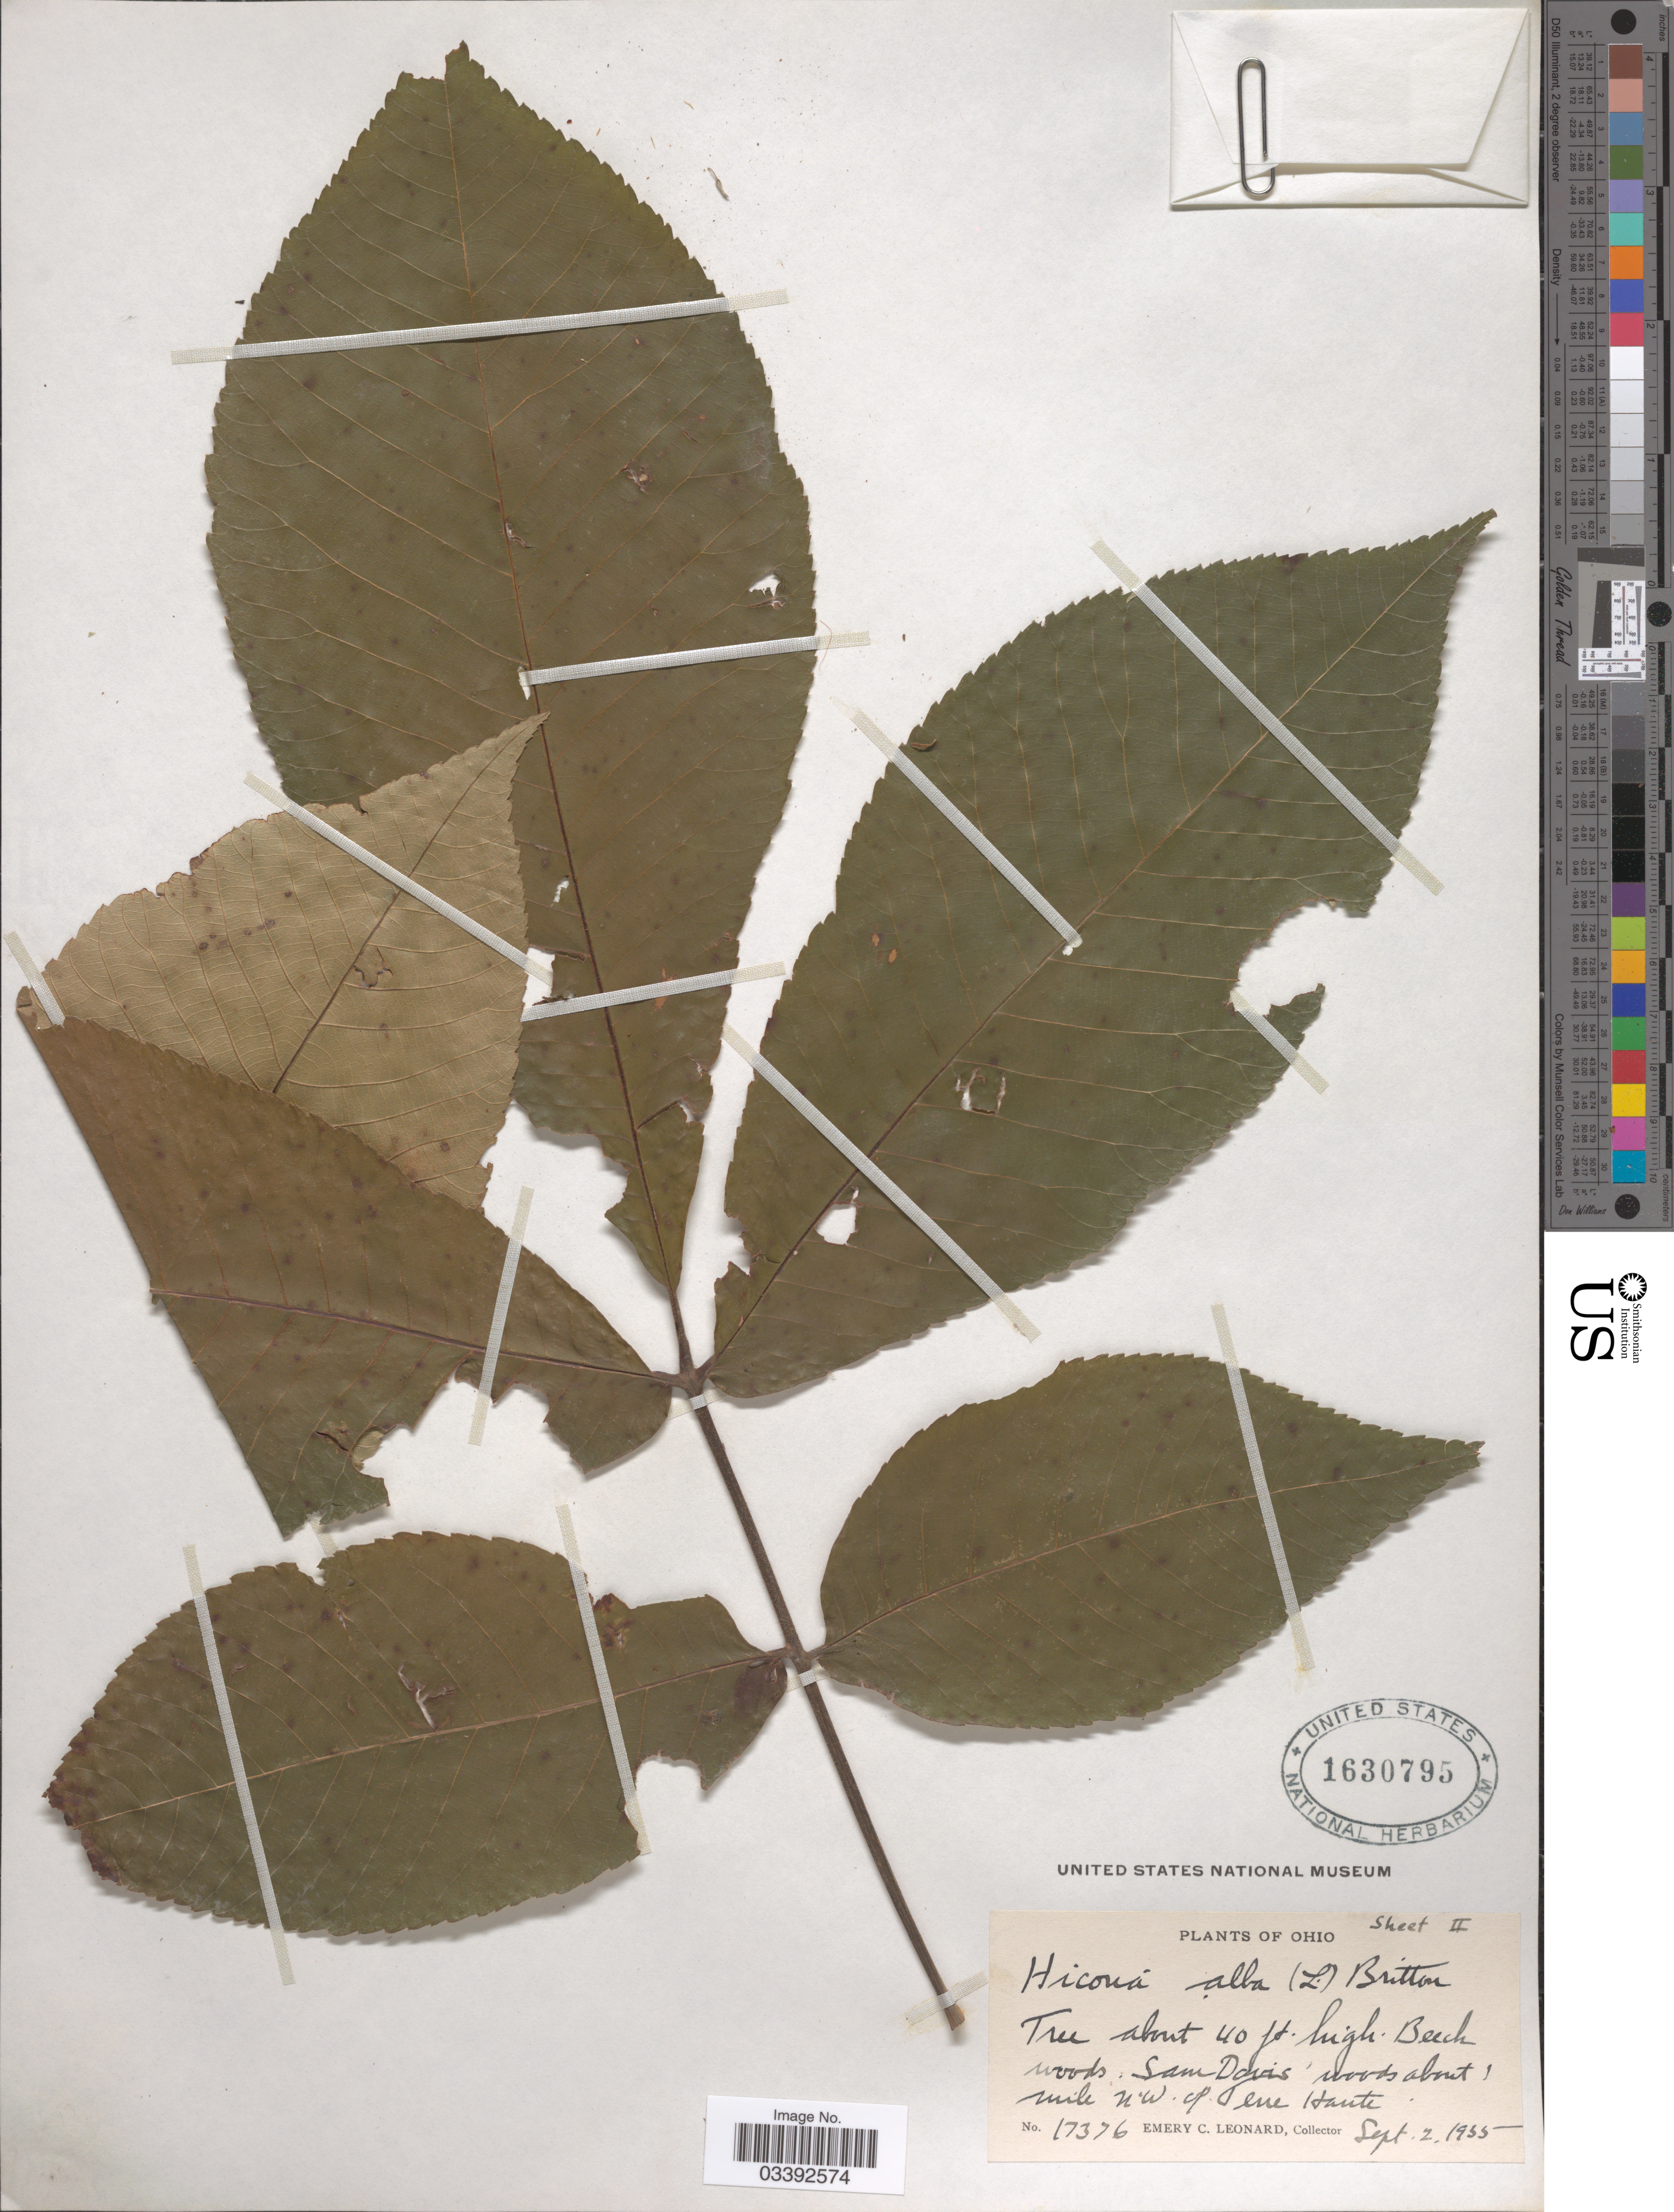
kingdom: Plantae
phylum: Tracheophyta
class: Magnoliopsida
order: Fagales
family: Juglandaceae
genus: Carya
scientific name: Carya tomentosa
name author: (Lam.) Nutt.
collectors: E. C. Leonard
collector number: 17376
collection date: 1935-09-02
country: United States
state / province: Ohio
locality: Sam Davis' woods about 1 mile N.W. of Terre Haute.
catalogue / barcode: US 1630795